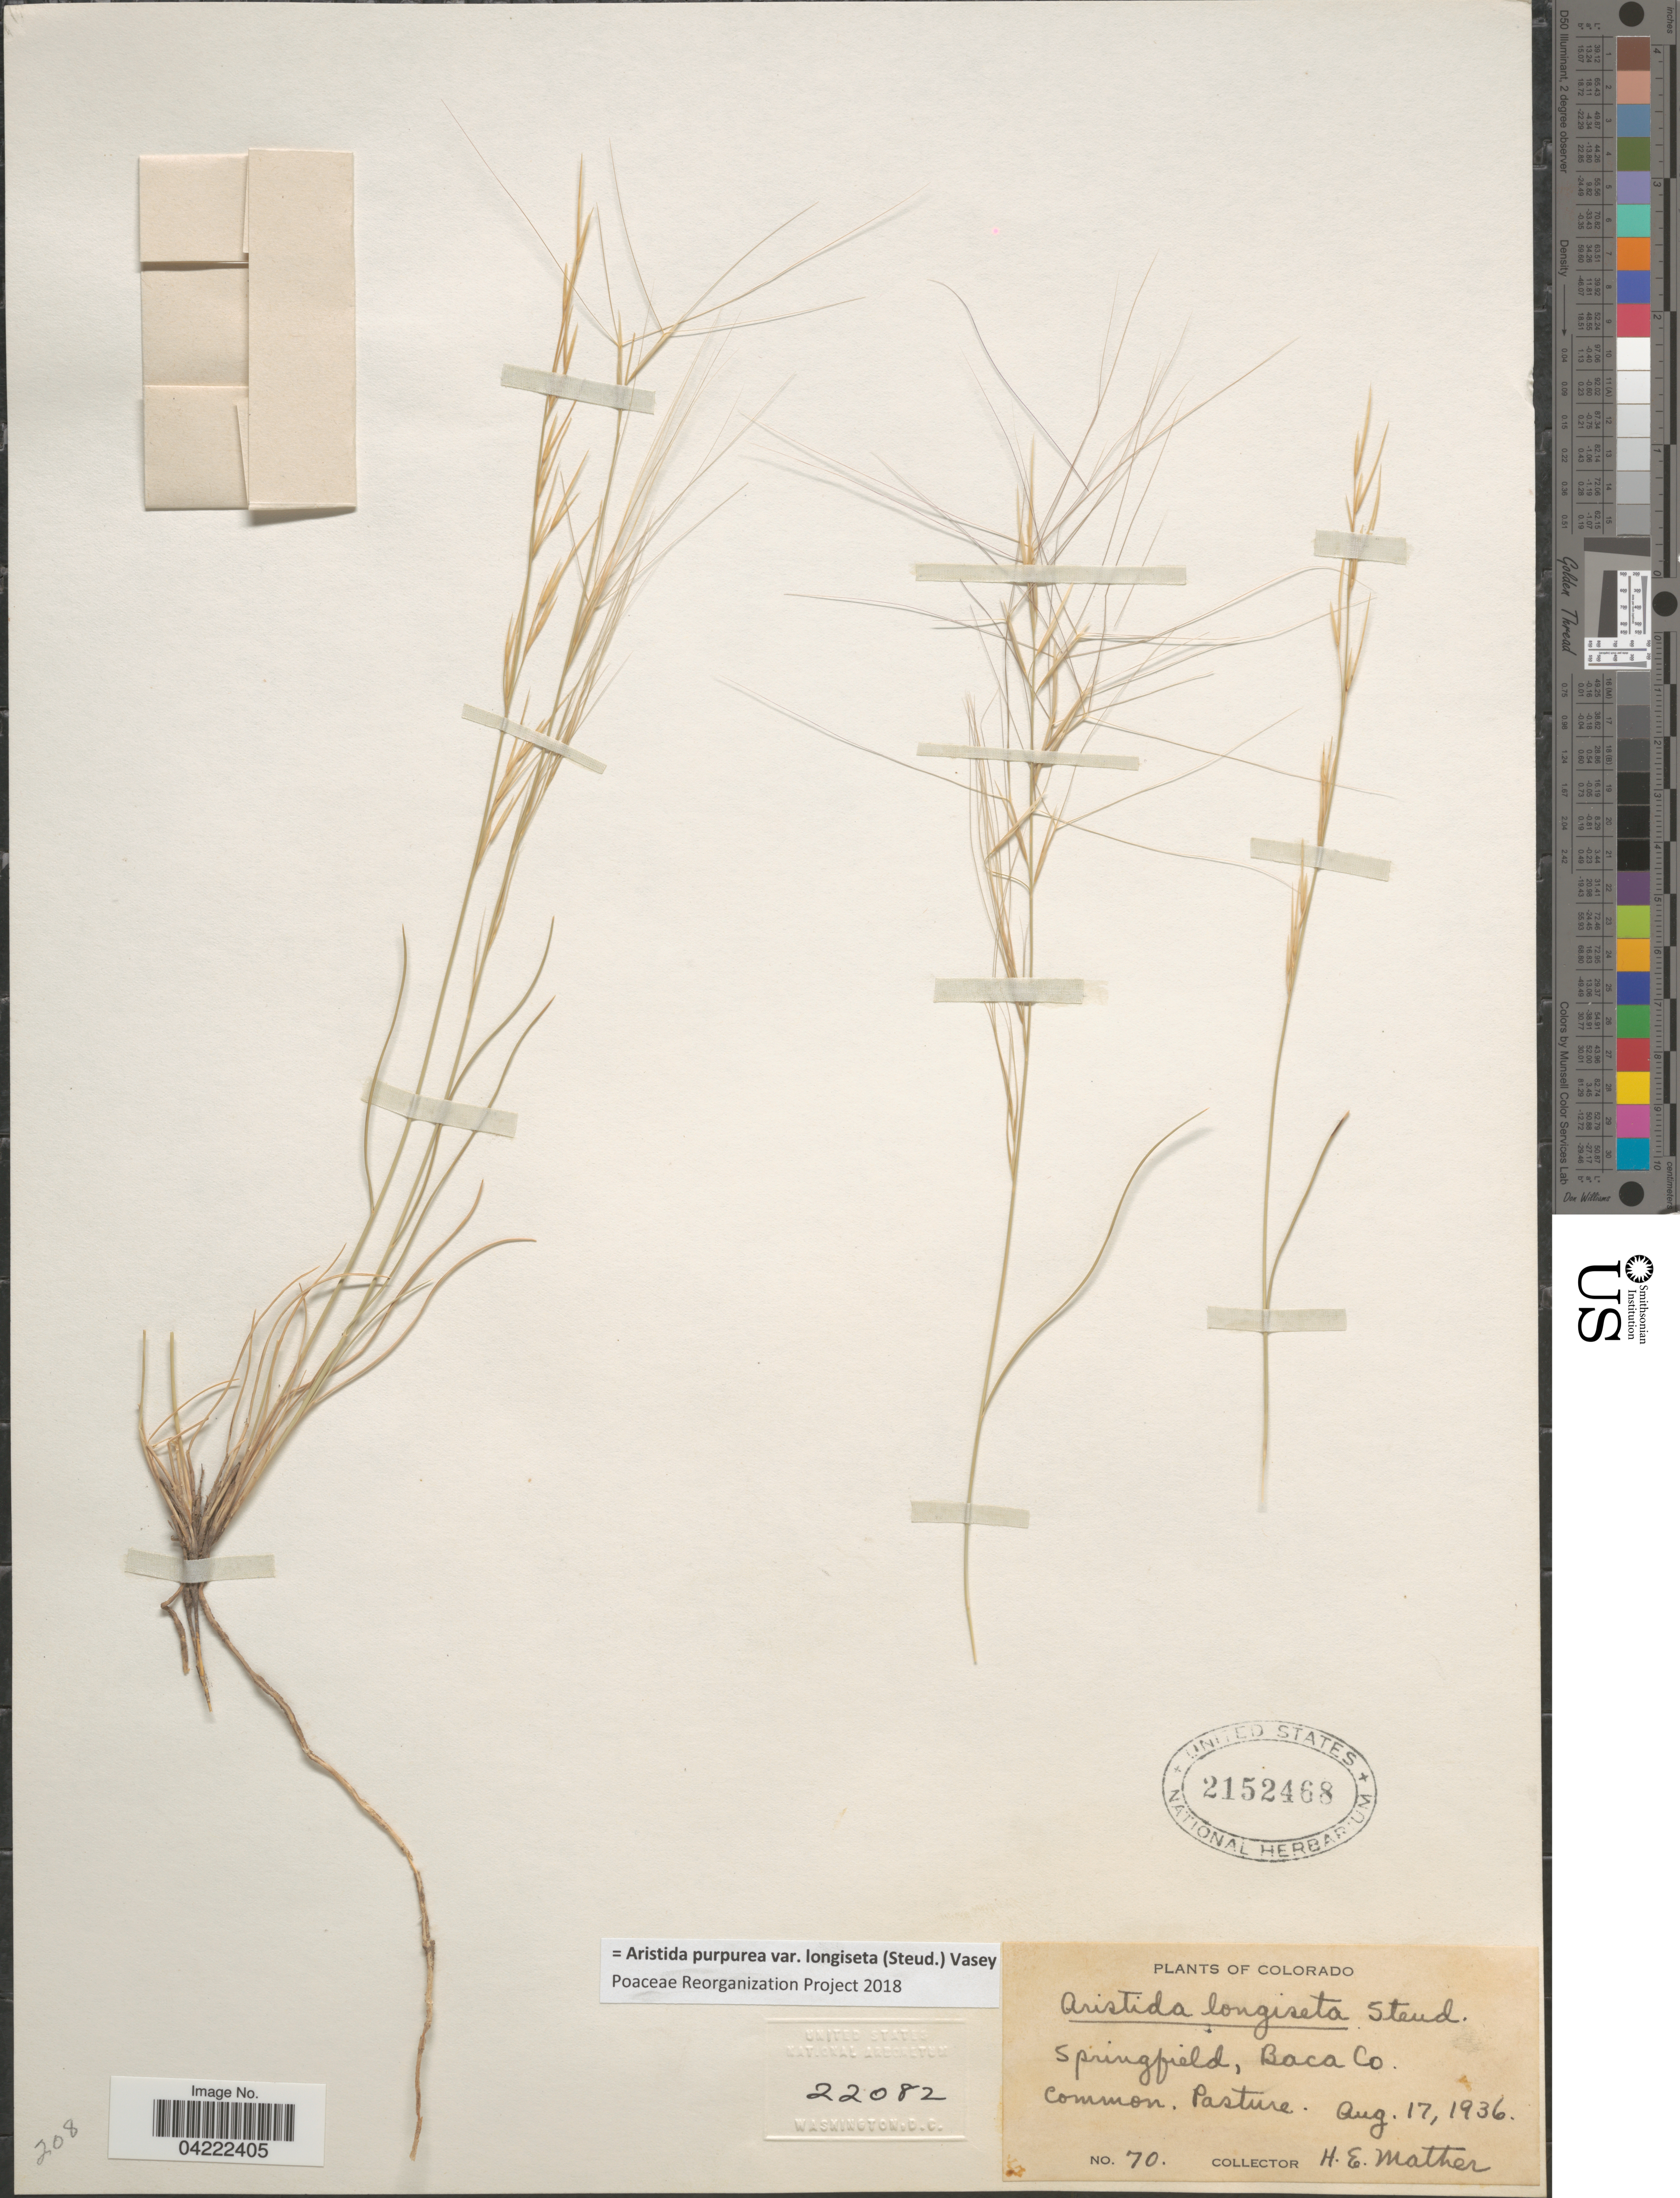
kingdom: Plantae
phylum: Tracheophyta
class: Liliopsida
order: Poales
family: Poaceae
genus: Aristida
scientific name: Aristida purpurea var. longiseta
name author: (Steud.) Vasey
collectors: H. Mather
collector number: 70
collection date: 1936-08-17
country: United States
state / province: Colorado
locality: Springfield, Baca Co. Common. Pasture.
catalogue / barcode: US 2152468